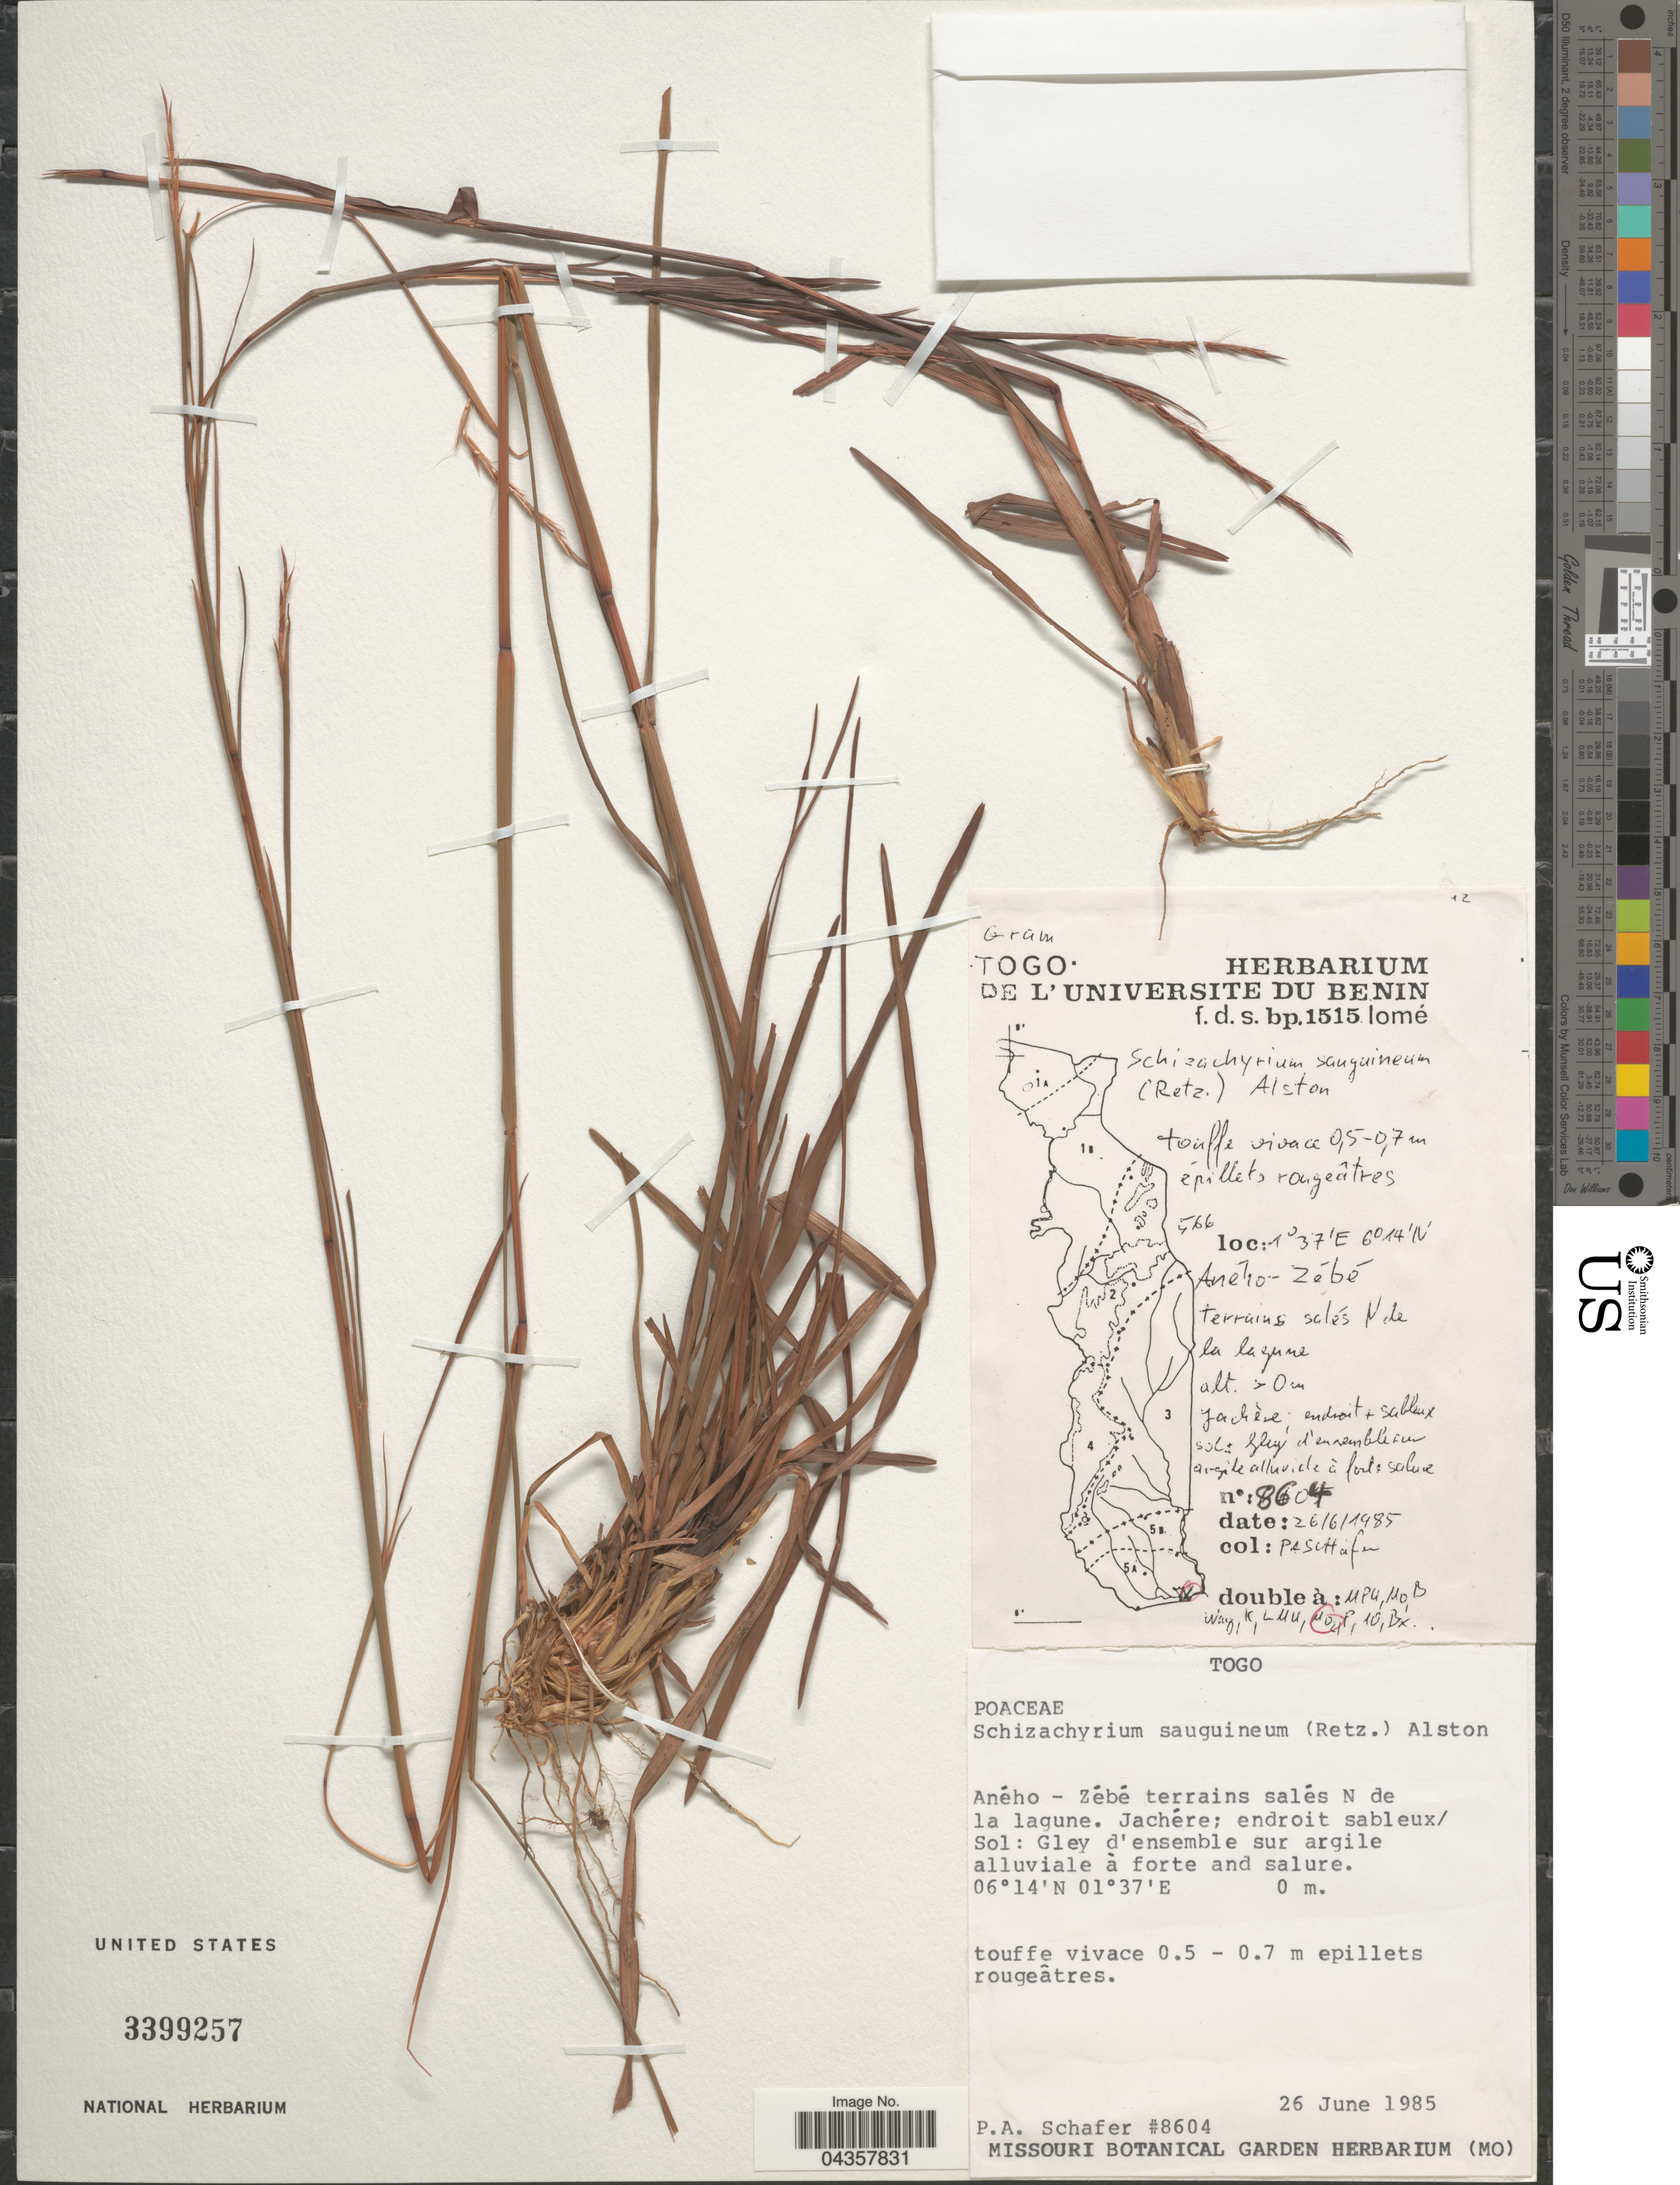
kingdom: Plantae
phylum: Tracheophyta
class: Liliopsida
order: Poales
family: Poaceae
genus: Schizachyrium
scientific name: Schizachyrium sanguineum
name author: (Retz.) Alston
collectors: P. Schafer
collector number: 8604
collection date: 1985-06-26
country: Togo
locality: Aného-Zébé terrains salés N de la lagune. Jachére; endroit sableu/Sol: Gley d'ensemble sur argile alluviale à forte and salure.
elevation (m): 0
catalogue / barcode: US 3399257